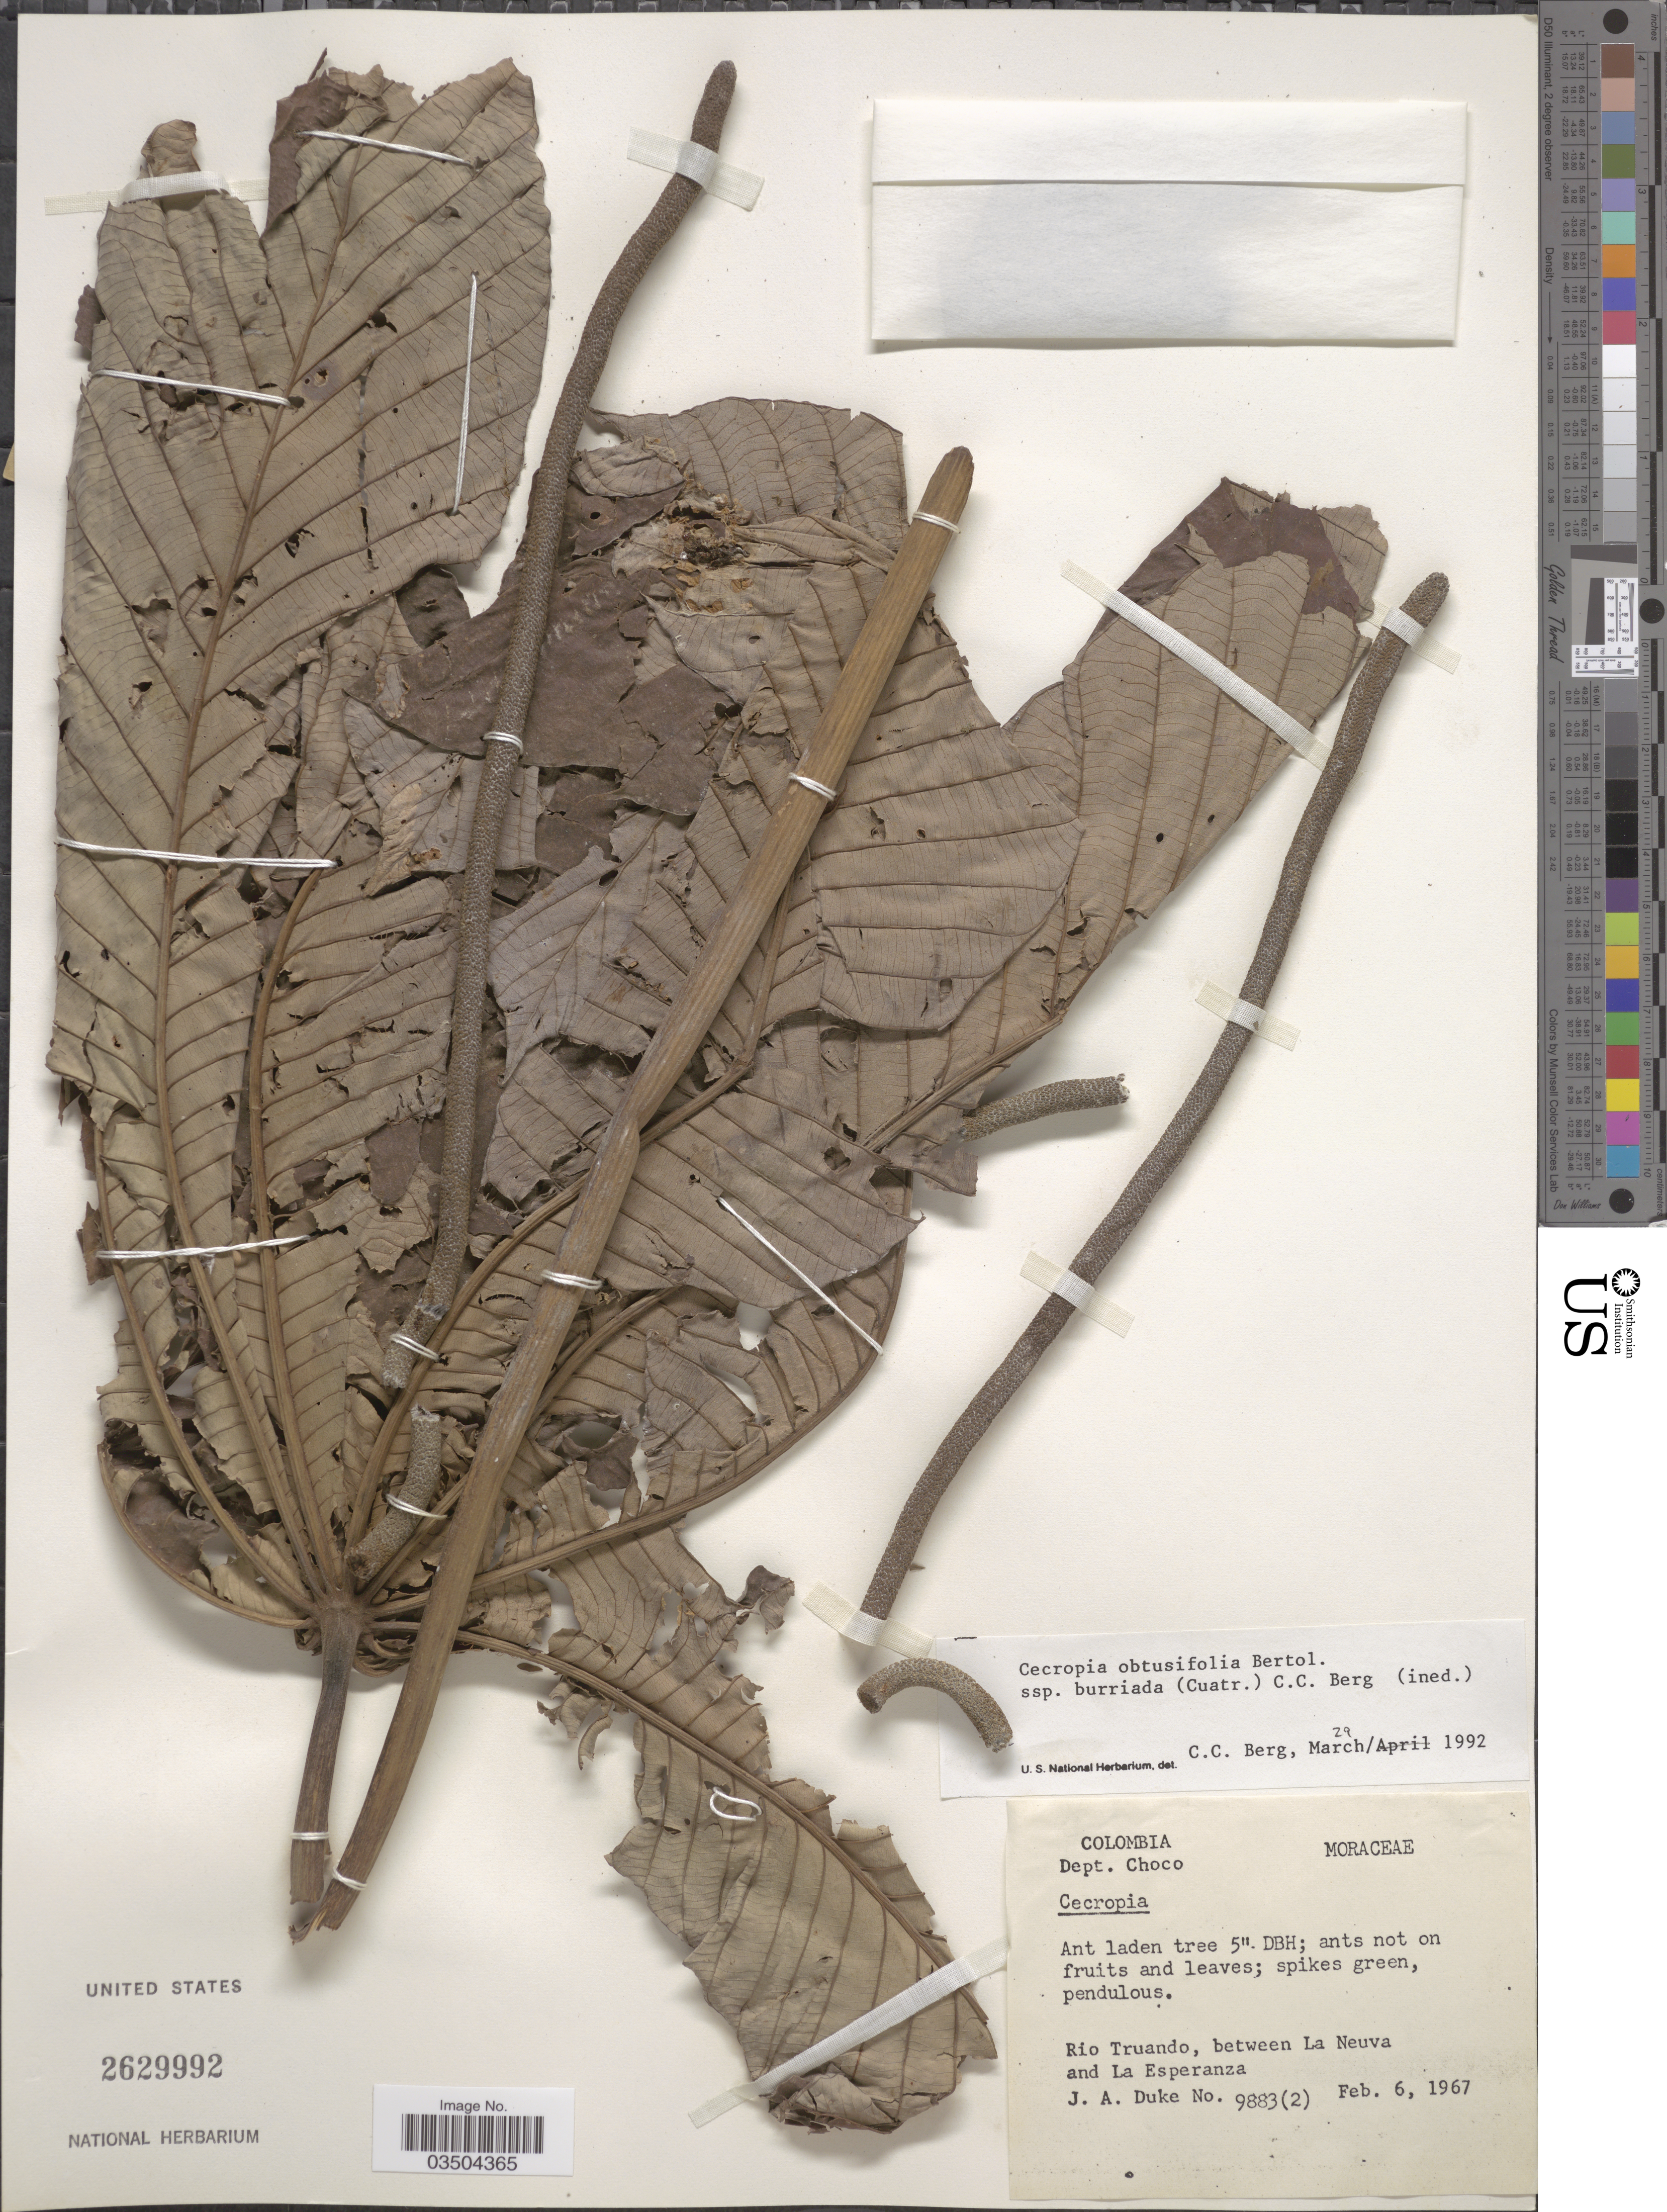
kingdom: Plantae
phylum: Tracheophyta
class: Magnoliopsida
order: Rosales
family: Urticaceae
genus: Cecropia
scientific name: Cecropia obtusifolia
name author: Bertol.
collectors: J. A. Duke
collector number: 9883(2)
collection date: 1967-02-06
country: Colombia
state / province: Chocó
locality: Dept. Choco. Rio Truando, between La Neuva and La Esperanza.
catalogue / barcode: US 2629992